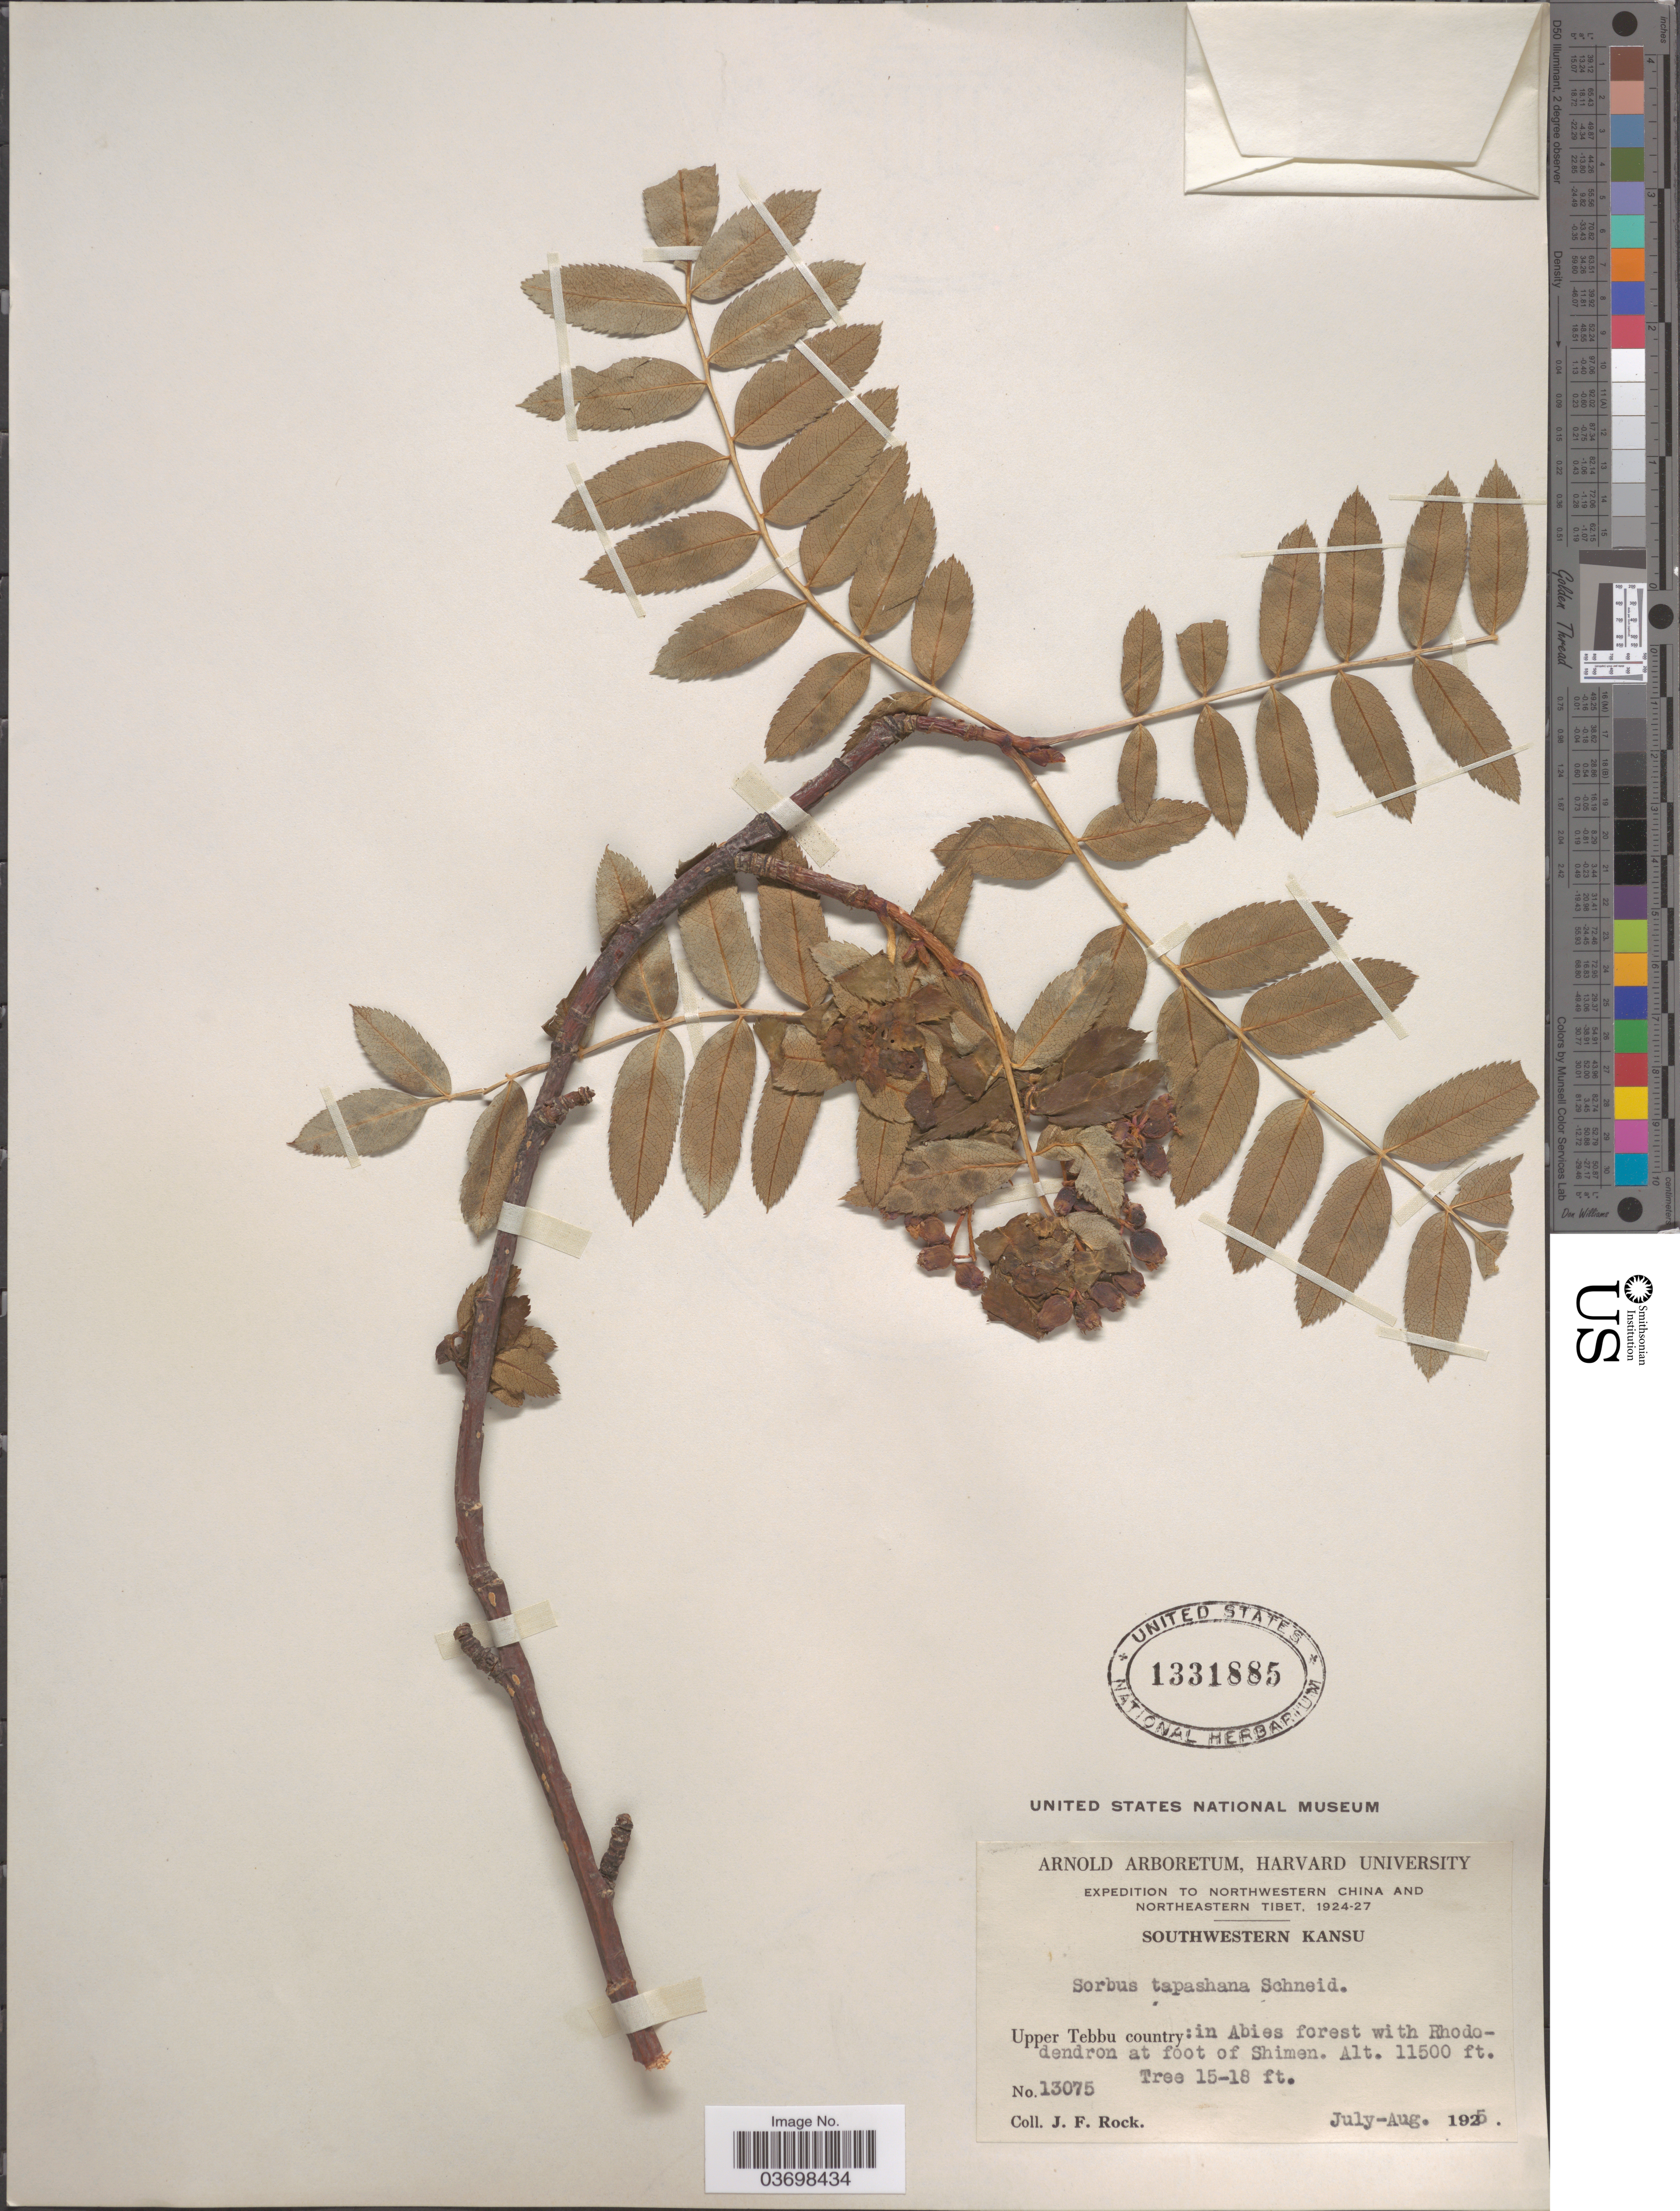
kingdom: Plantae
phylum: Tracheophyta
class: Magnoliopsida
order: Rosales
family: Rosaceae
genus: Sorbus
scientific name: Sorbus tianshanica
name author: Rupr.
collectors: J. Rock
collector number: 13075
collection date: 1925-07/1925-08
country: China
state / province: Gansu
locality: Northwestern China. Southwestern Kansu. Upper Tebbu country: in Abies forest with Rhododendron at foot of Shimen.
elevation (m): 3505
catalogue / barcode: US 1331885